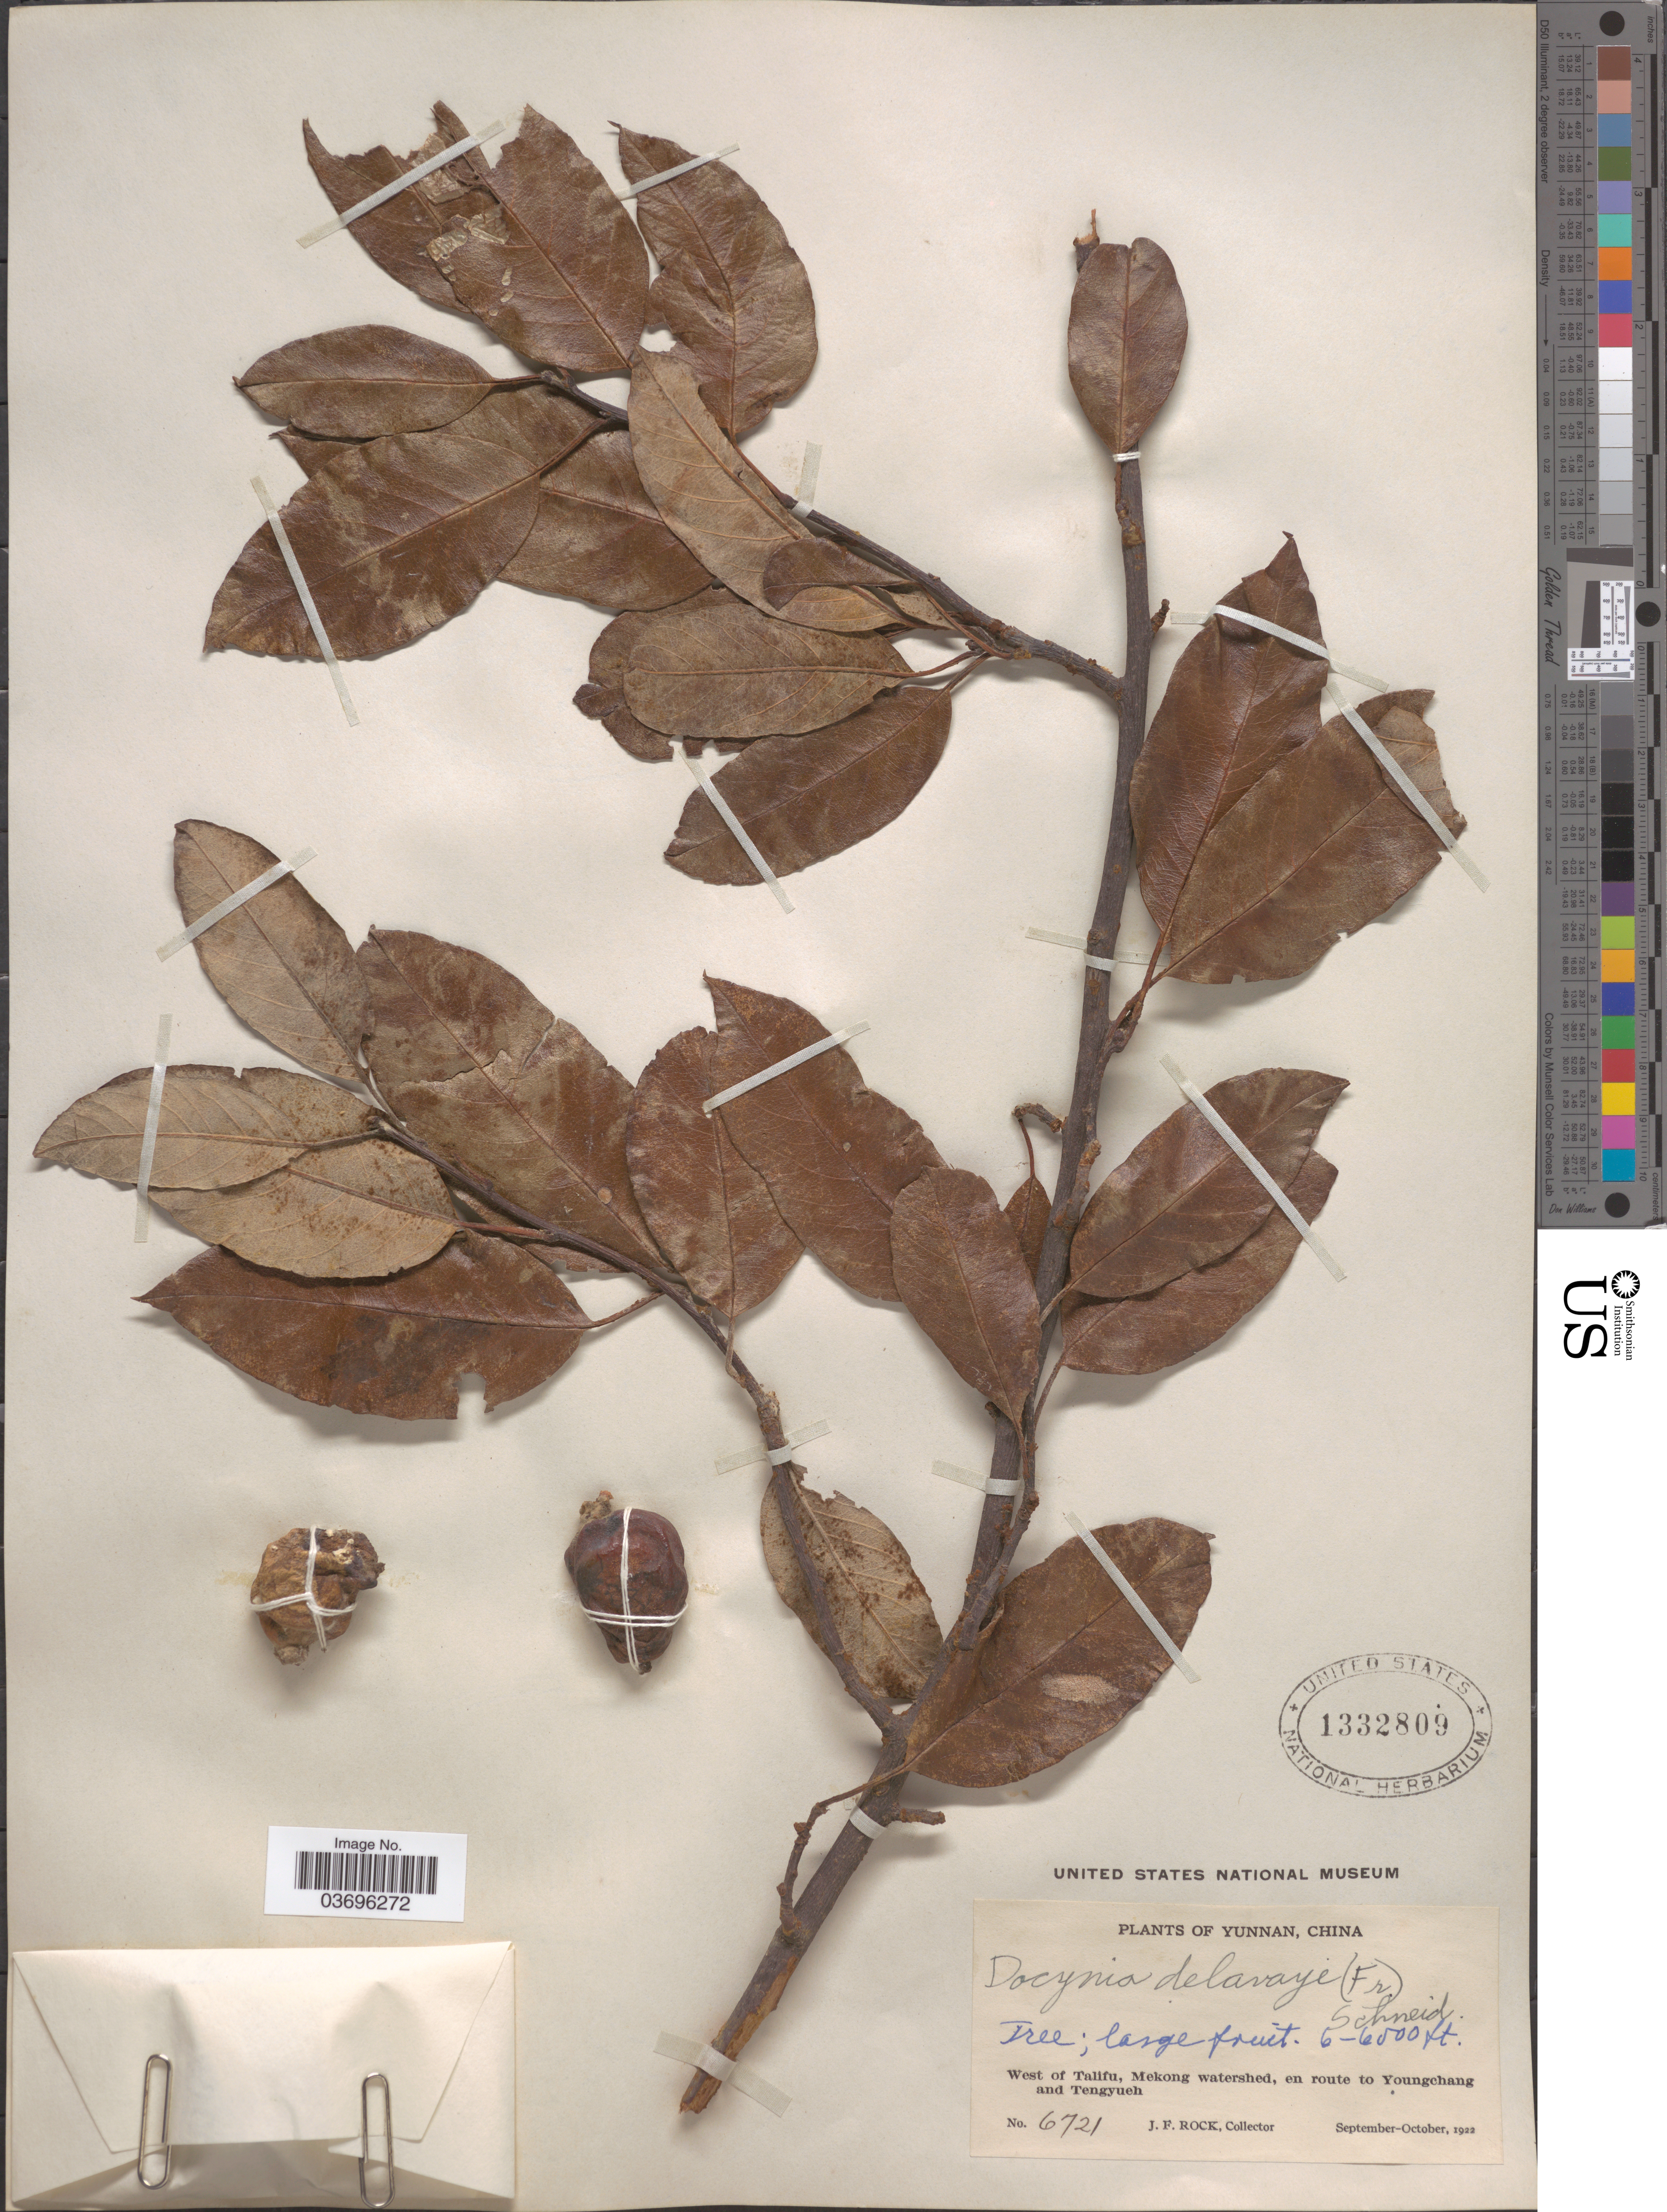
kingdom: Plantae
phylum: Tracheophyta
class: Magnoliopsida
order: Rosales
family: Rosaceae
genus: Docynia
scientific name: Docynia delavayi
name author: C.K. Schneid.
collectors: J. Rock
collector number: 6721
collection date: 1922-09/1922-10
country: China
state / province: Yunnan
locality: West of Talifu, Mekong watershed, en route to Youngchang and Tengyueh.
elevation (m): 1829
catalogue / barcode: US 1332809